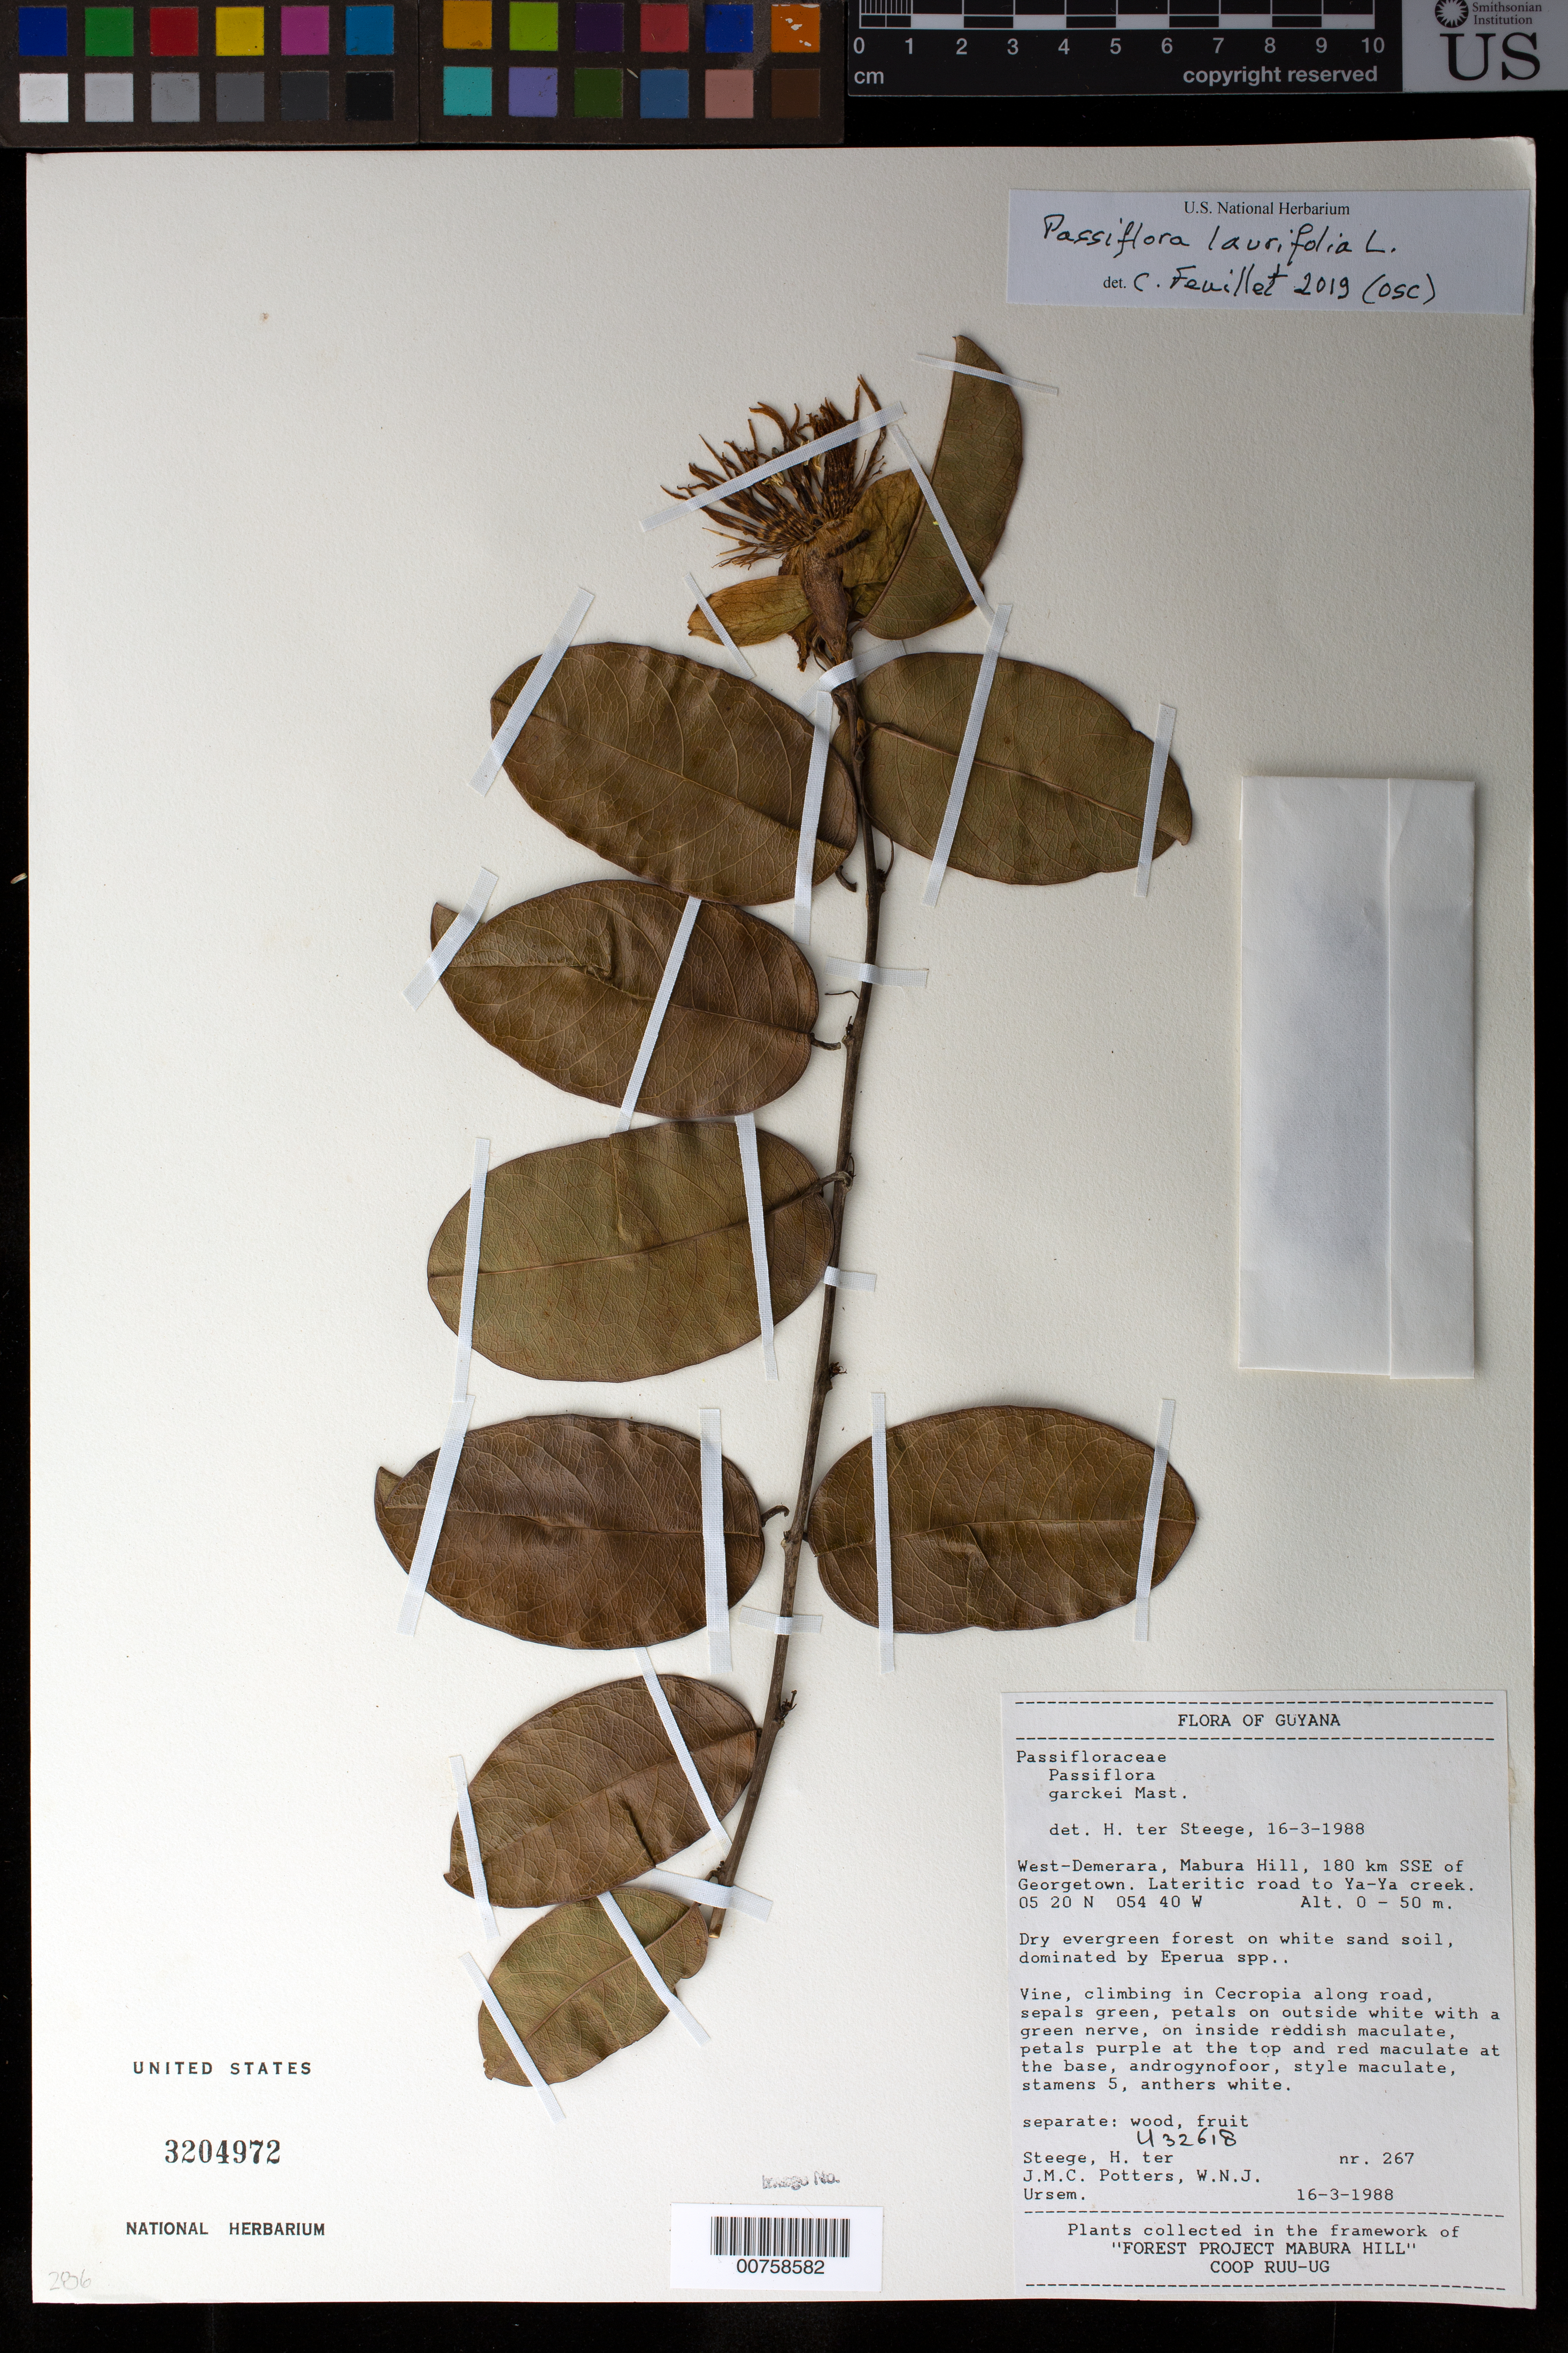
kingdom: Plantae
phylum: Tracheophyta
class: Magnoliopsida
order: Malpighiales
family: Passifloraceae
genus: Passiflora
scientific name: Passiflora laurifolia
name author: L.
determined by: Feuillet, C.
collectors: H. ter Steege, J. Potters & W. Ursem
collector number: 267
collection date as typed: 16-Mar-88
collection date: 1988-03-16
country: Guyana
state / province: U. Demerara-Berbice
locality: Mabura Hill, 180 km SSE of Georgetown, near township of Mabura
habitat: Dry evergreen forest on white sand soil, dominated by Eperua spp.; climbing in Cecropia along road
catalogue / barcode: US 3204972